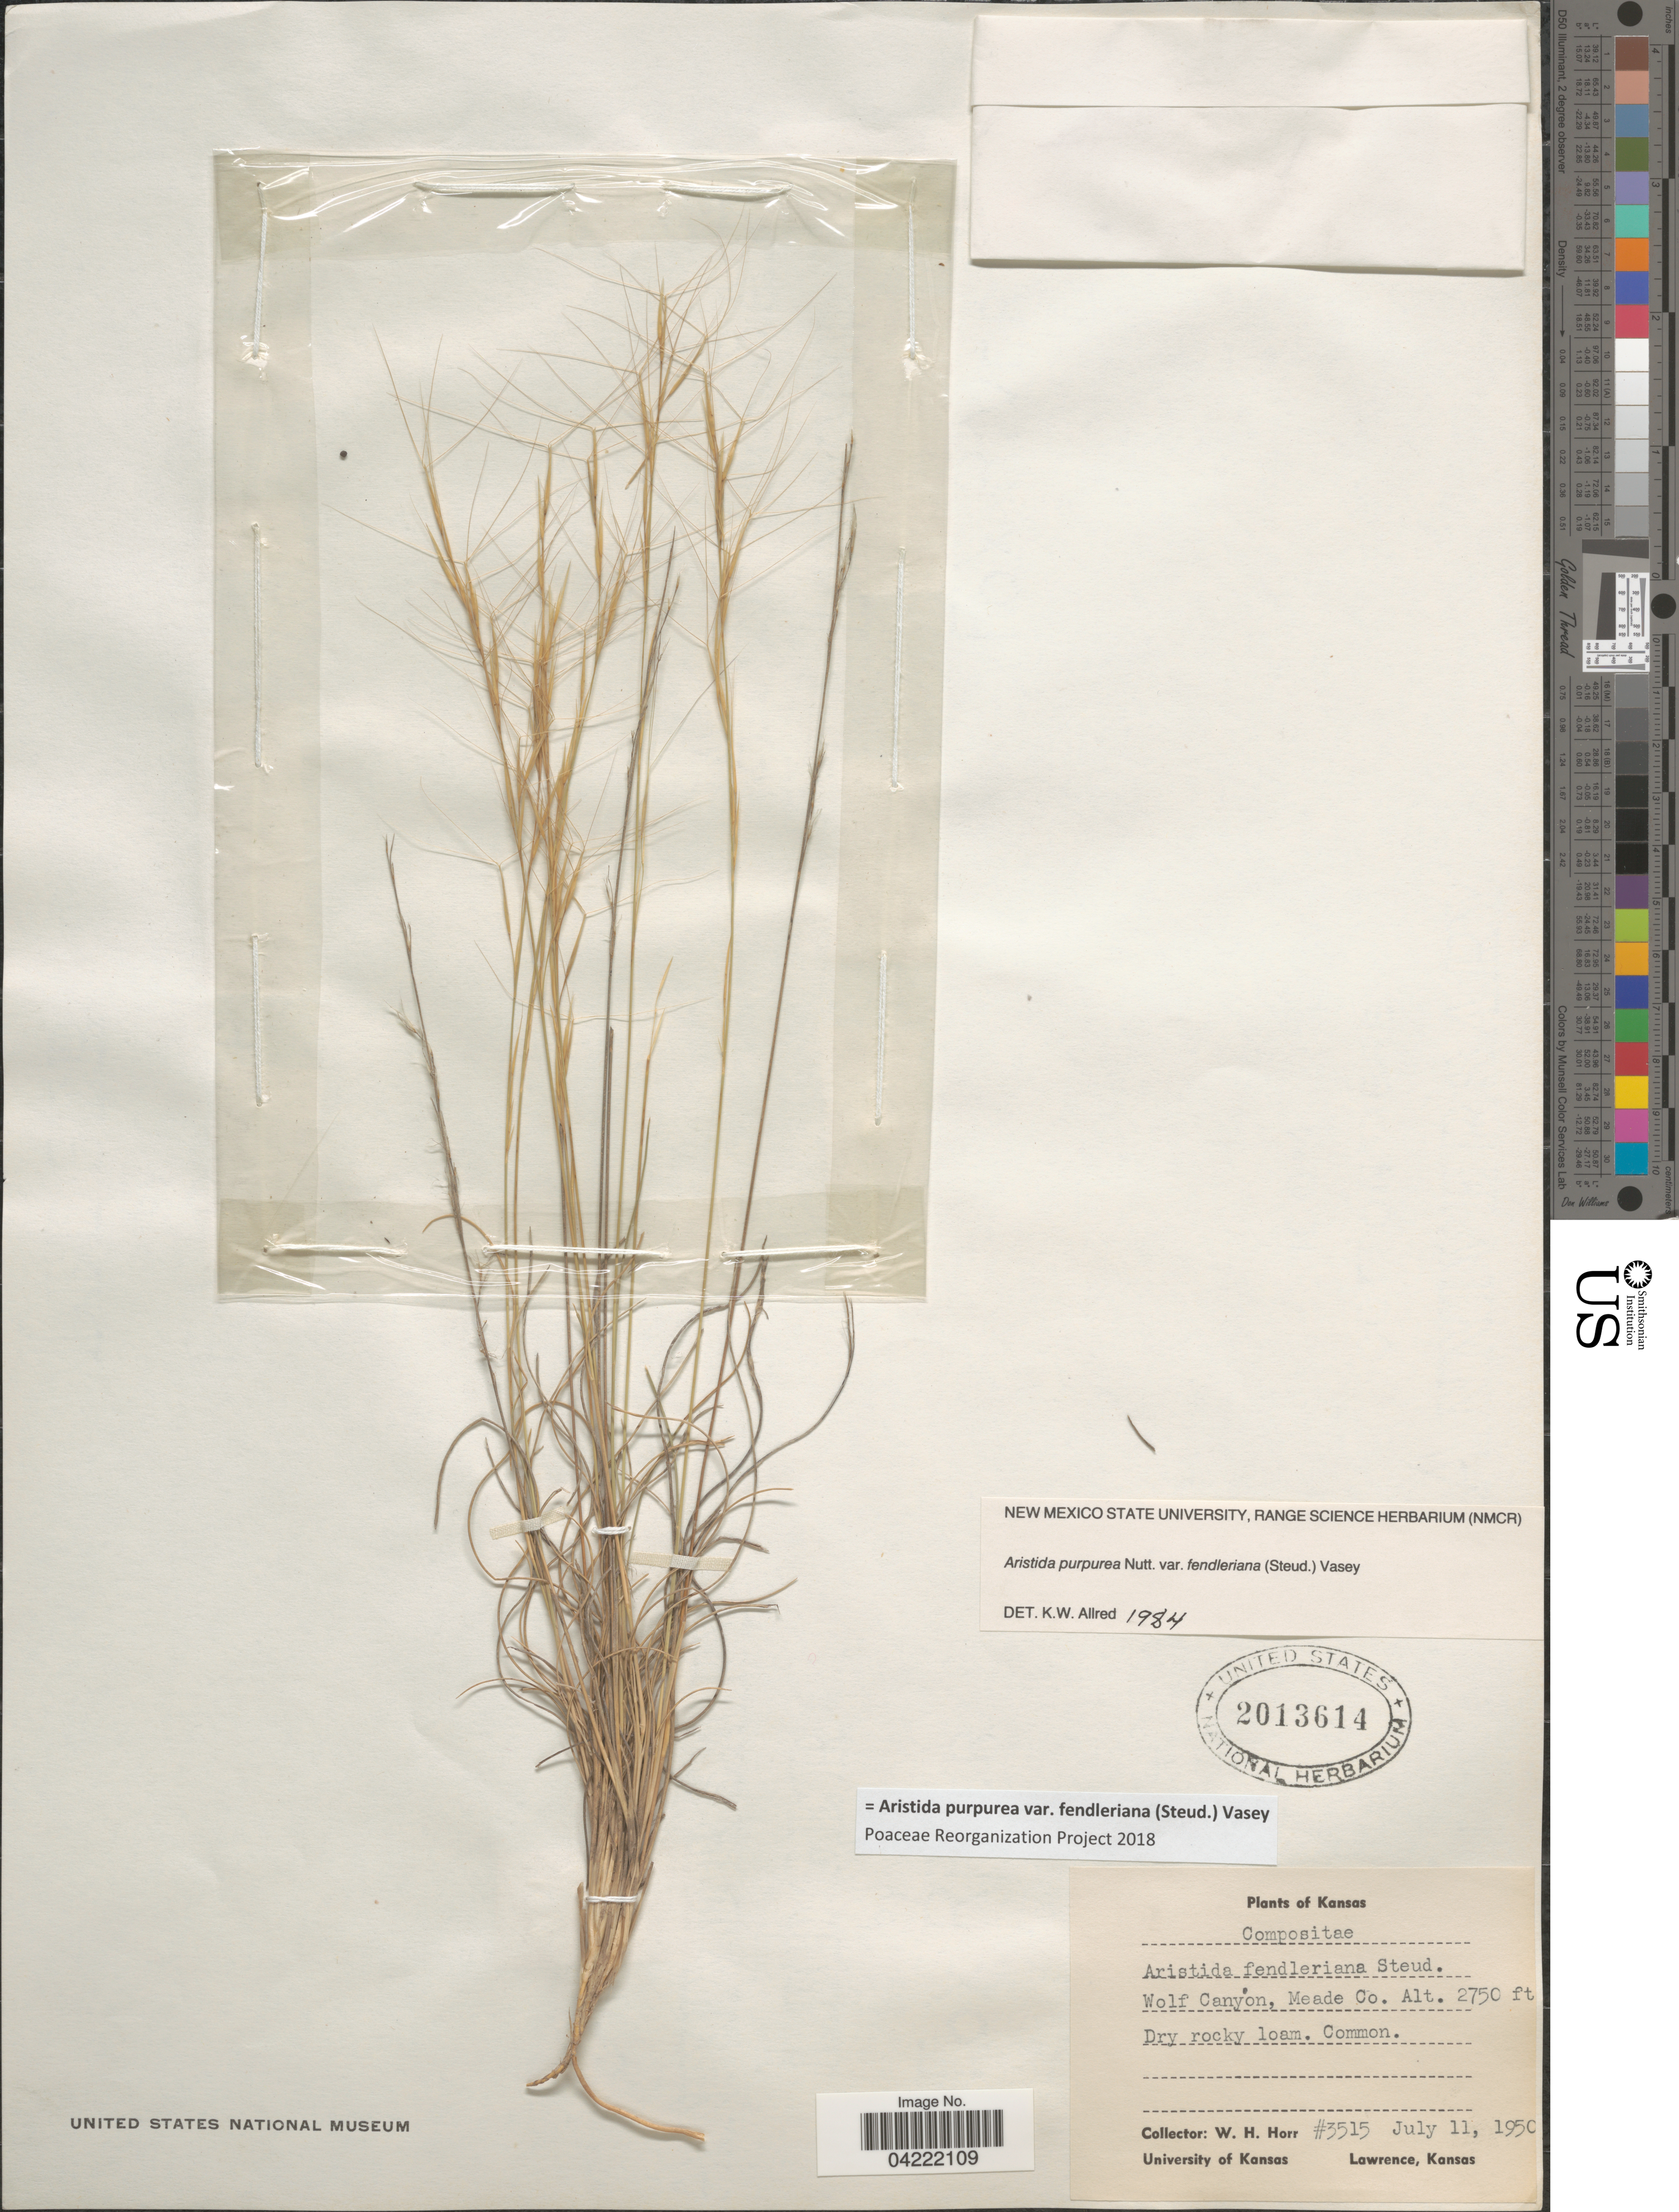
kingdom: Plantae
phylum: Tracheophyta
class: Liliopsida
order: Poales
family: Poaceae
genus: Aristida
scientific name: Aristida purpurea var. fendleriana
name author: (Steud.) Vasey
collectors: W. H. Horr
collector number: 3515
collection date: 1950-07-11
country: United States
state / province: Kansas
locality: Wolf Canyon, Meade Co.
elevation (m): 838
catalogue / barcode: US 2013614